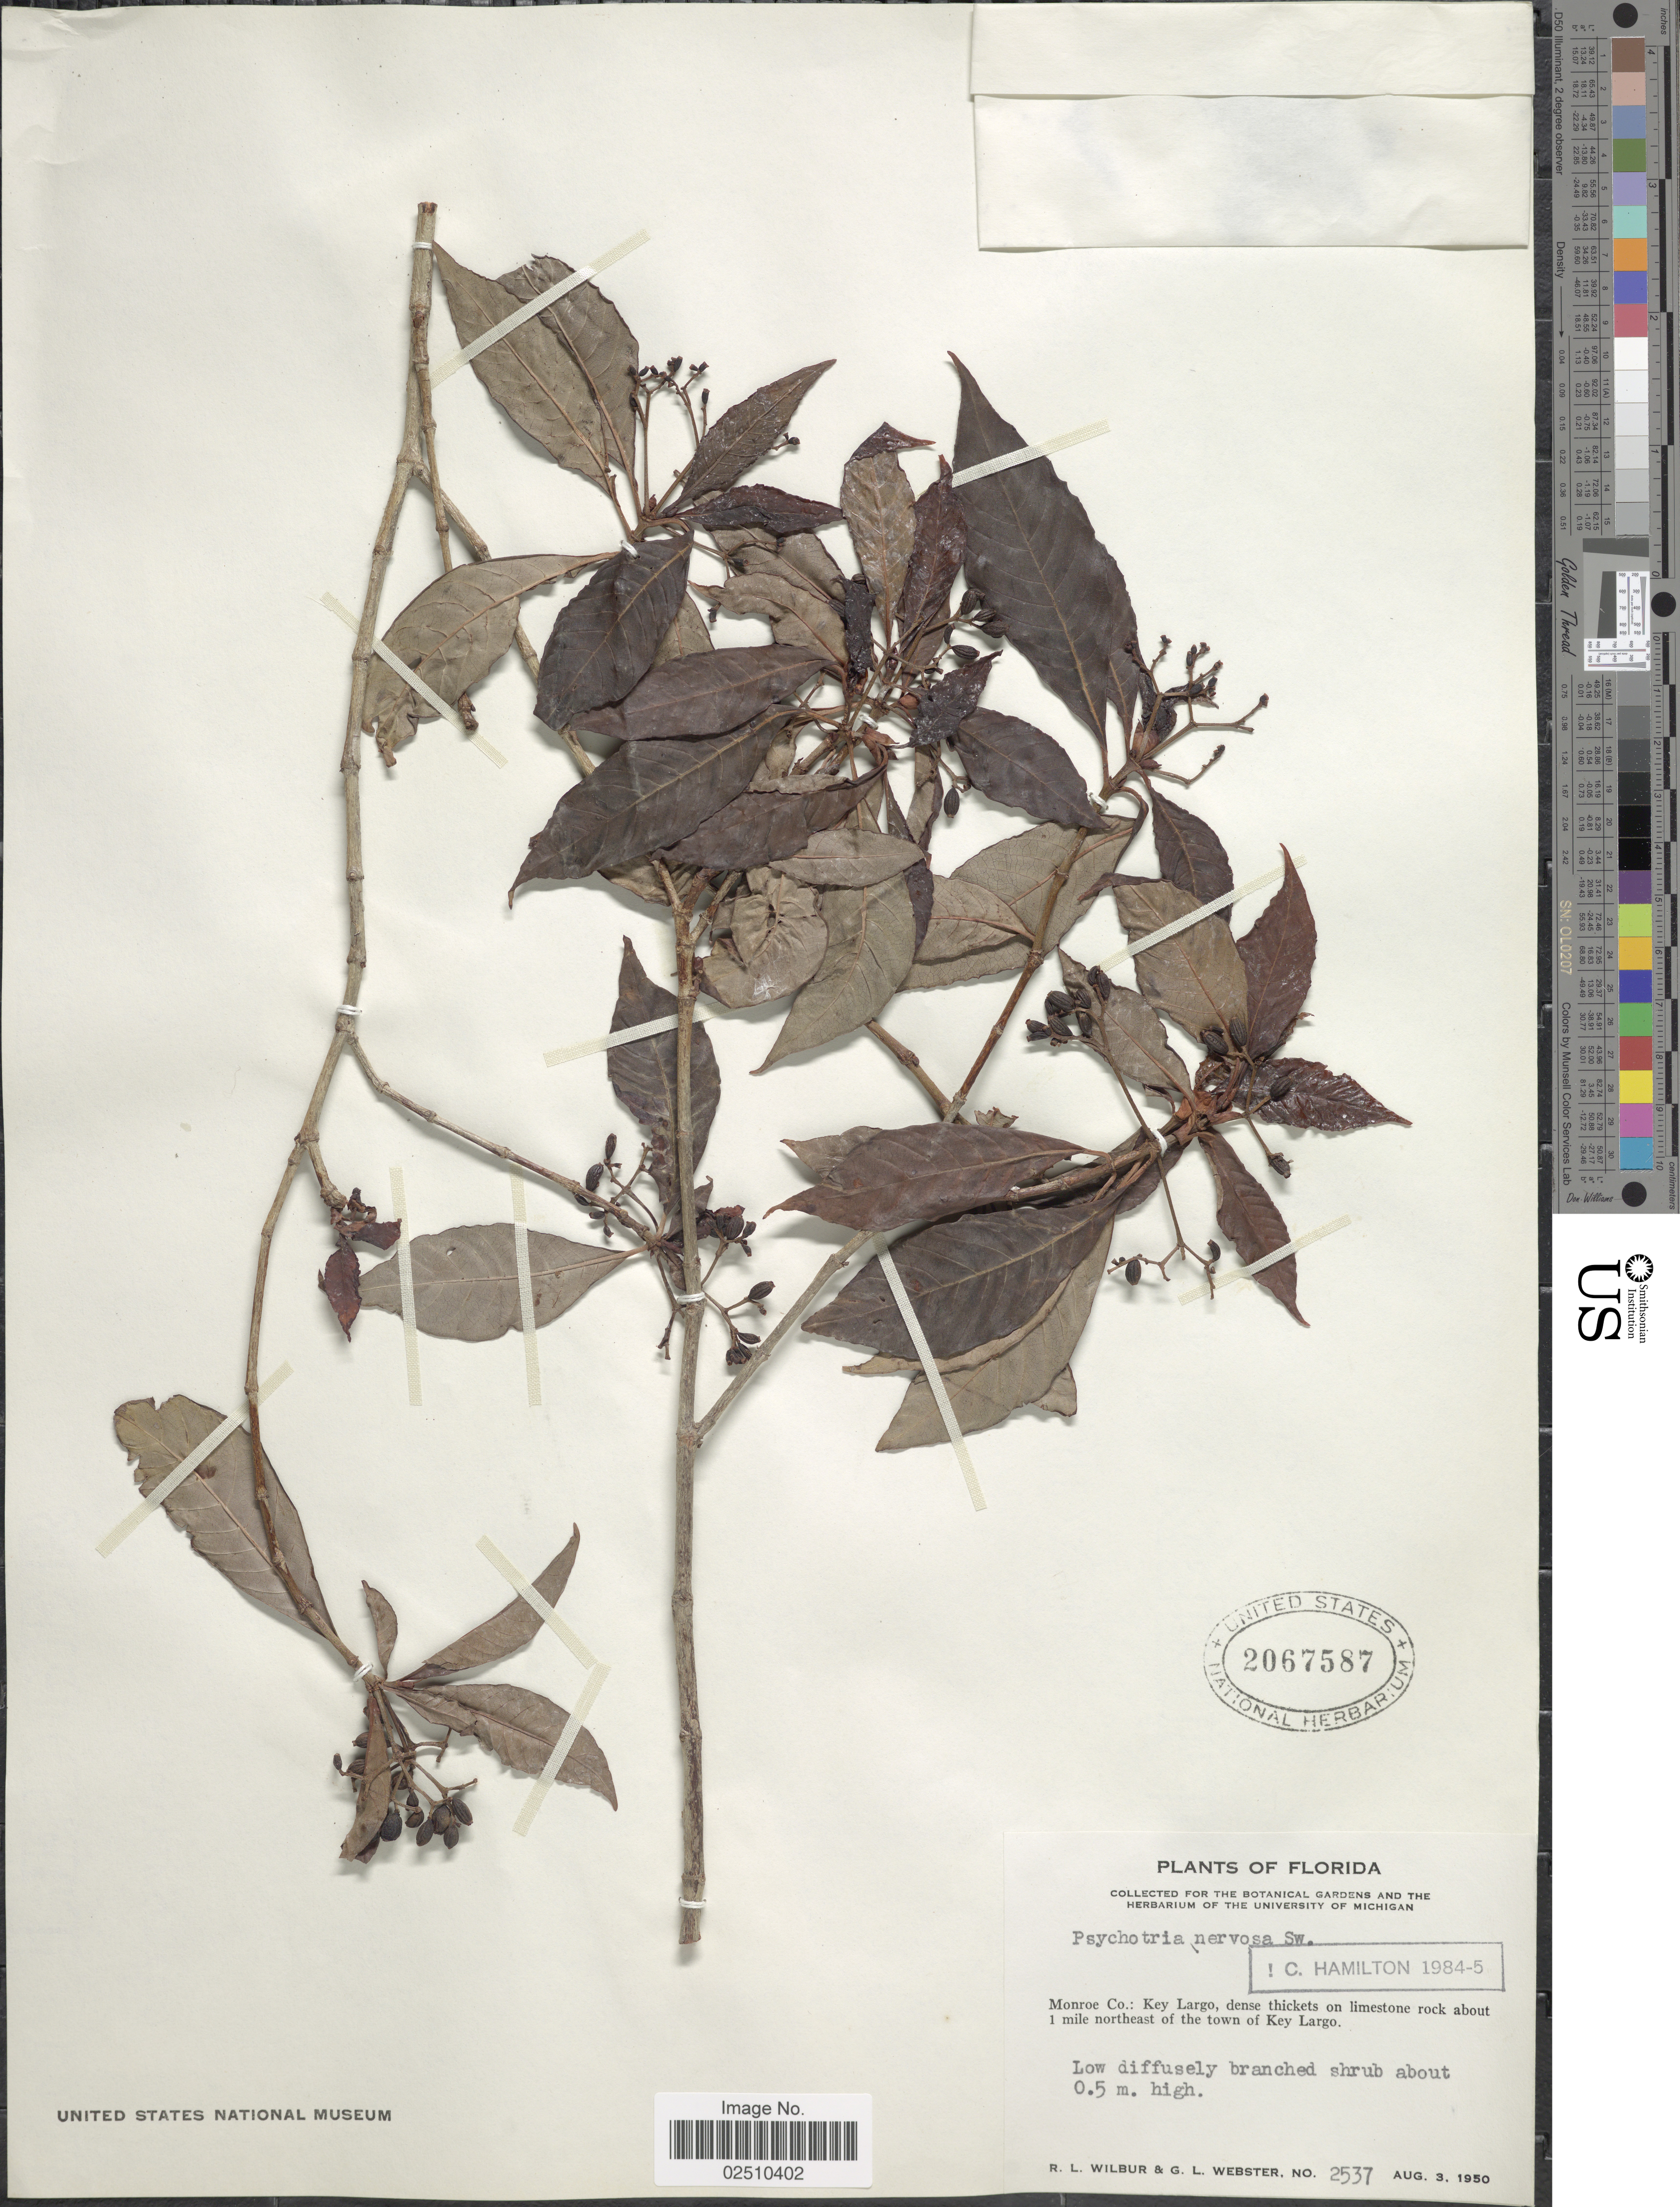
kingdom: Plantae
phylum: Tracheophyta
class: Magnoliopsida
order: Gentianales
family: Rubiaceae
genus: Psychotria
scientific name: Psychotria nervosa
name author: Sw.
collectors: R. L. Wilbur & G. L. Webster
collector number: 2537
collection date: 1950-08-03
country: United States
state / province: Florida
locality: Monroe Co, Key Largo, about 1 mile northeast of the town of Key Largo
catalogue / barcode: US 2067587